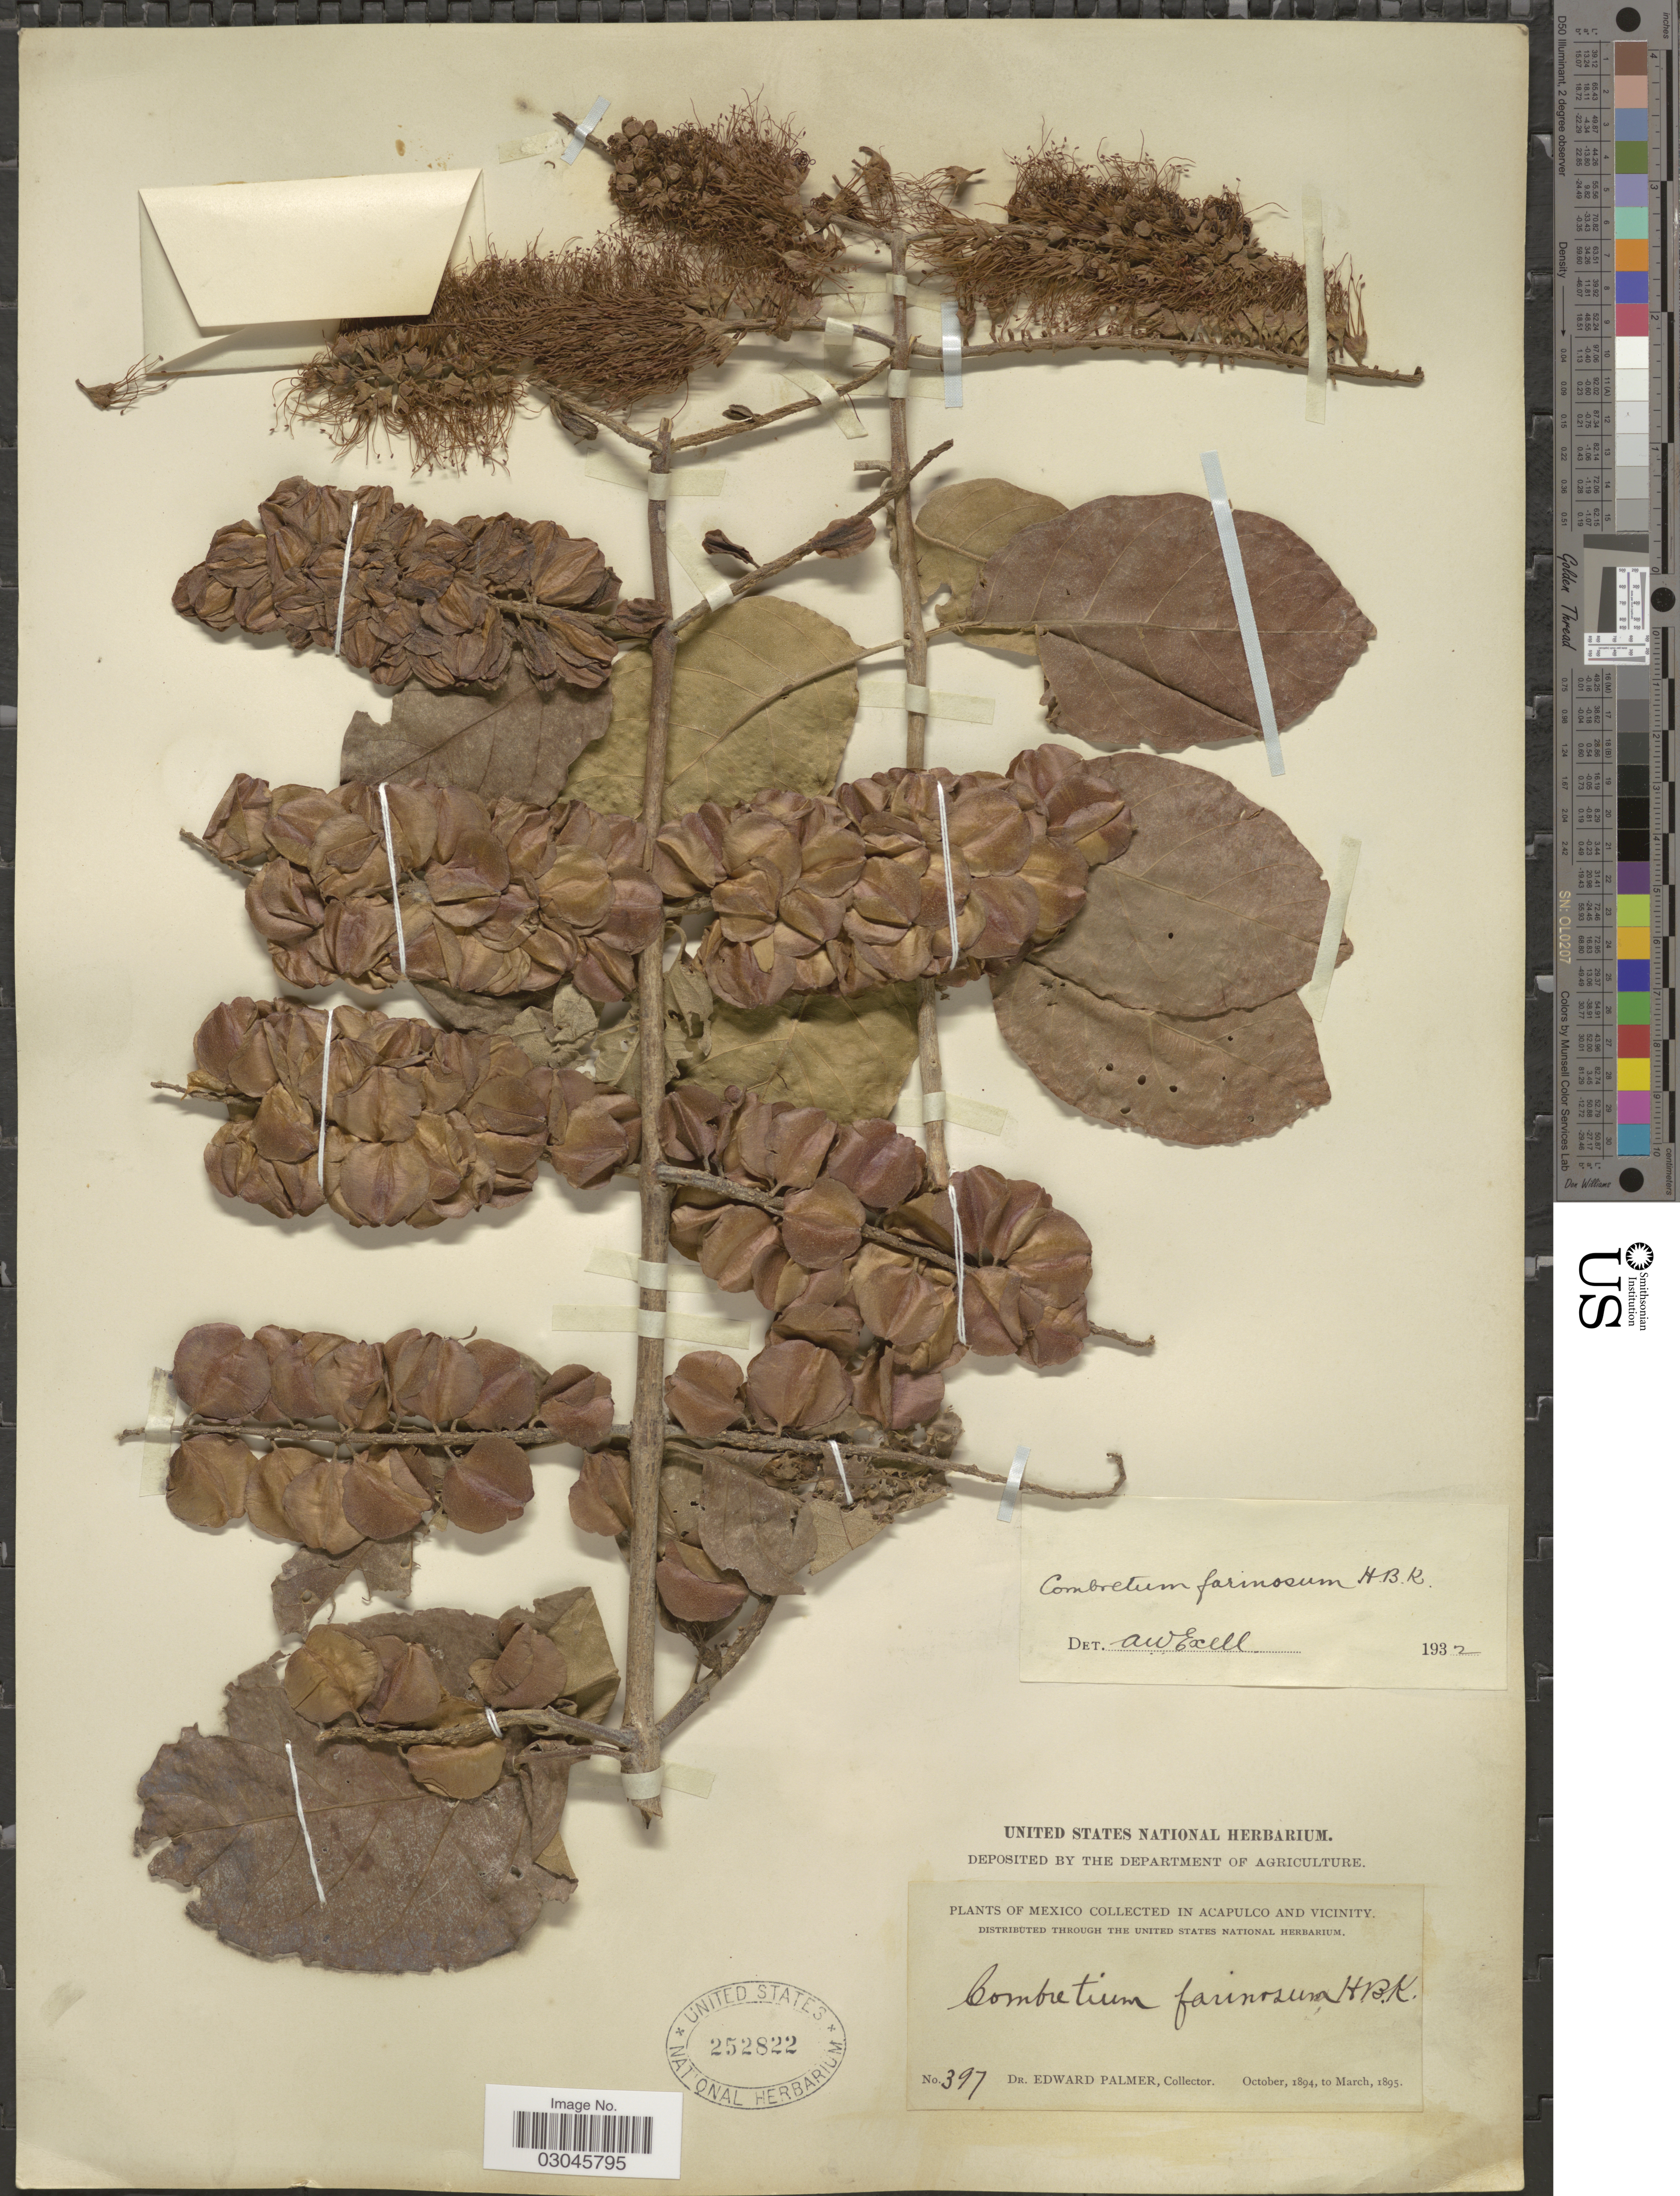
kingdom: Plantae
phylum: Tracheophyta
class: Magnoliopsida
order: Myrtales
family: Combretaceae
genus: Combretum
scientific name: Combretum fruticosum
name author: (Loefl.) Stuntz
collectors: E. Palmer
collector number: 397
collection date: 1894-10/1895-03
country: Mexico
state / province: Guerrero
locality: Acapulco and vicinity.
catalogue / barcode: US 252822